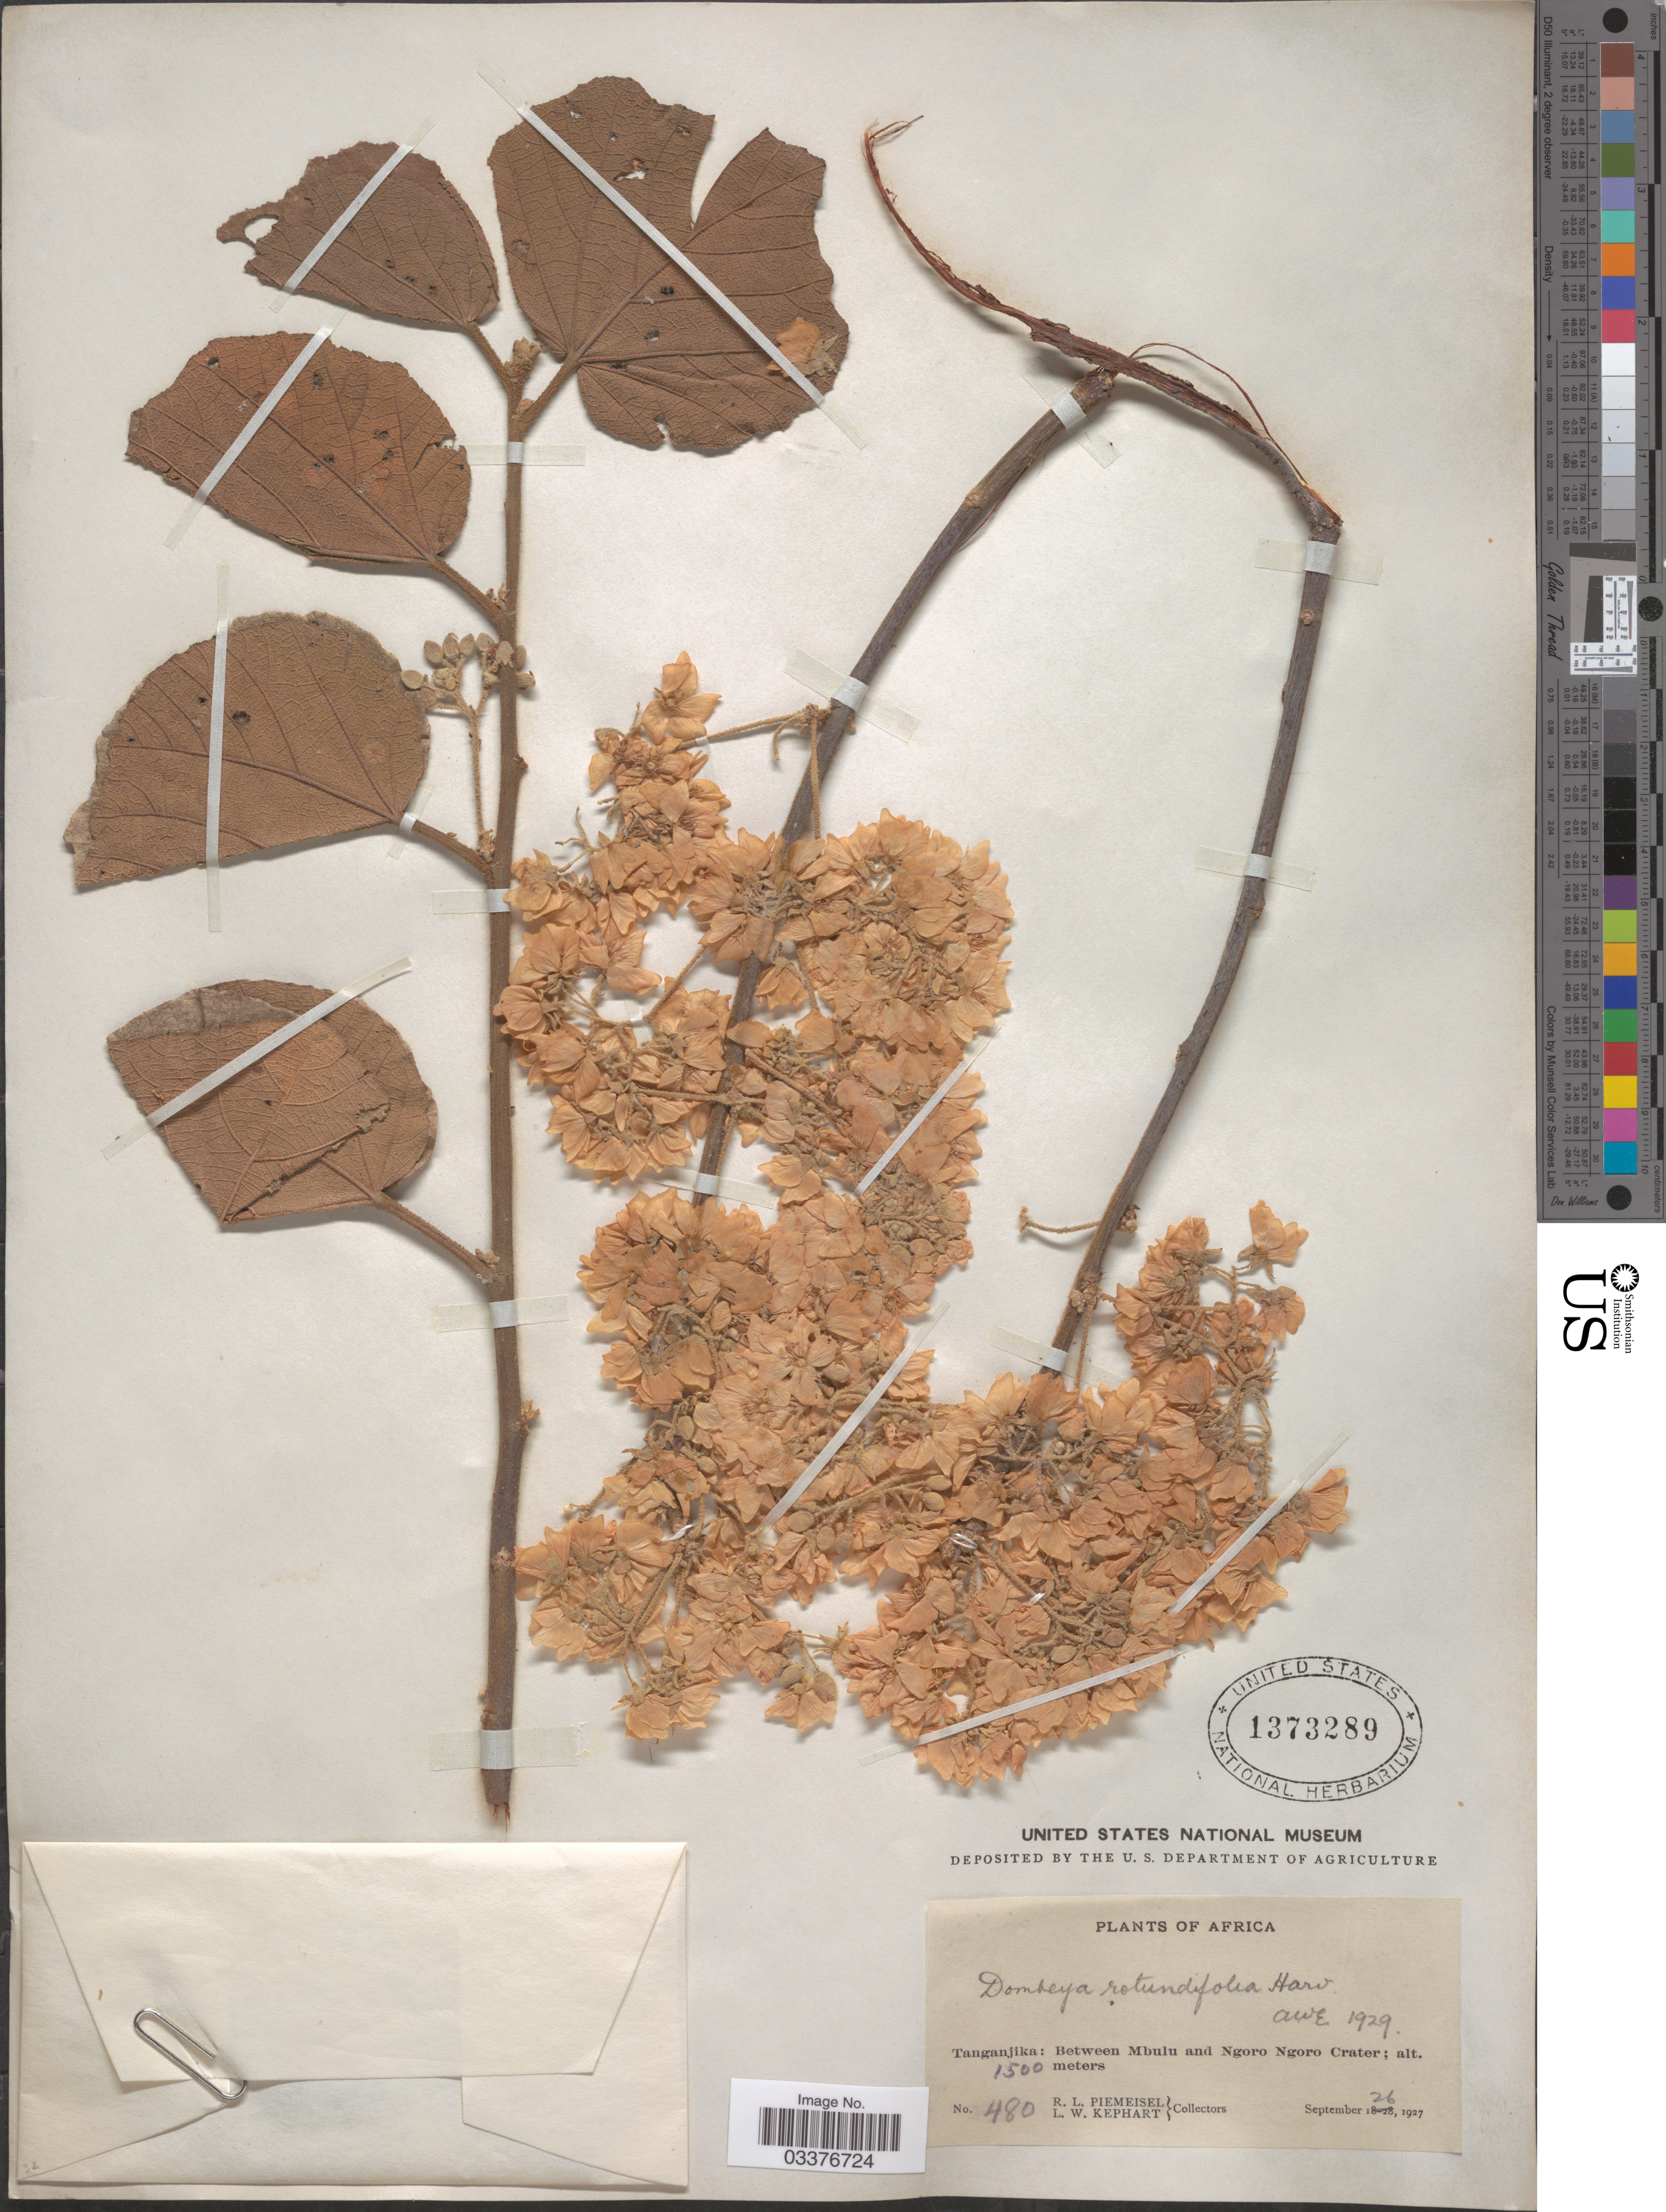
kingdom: Plantae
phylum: Tracheophyta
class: Magnoliopsida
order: Malvales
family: Malvaceae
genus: Dombeya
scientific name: Dombeya rotundifolia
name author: (Hochst.) Planch.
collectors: R. L. Piemeisel & L. W. Kephart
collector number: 480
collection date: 1927-09-26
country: Tanzania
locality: Africa. Tanganjika: Between Mbulu and Ngoro Ngoro Crater.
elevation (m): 1500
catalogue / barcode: US 1373289